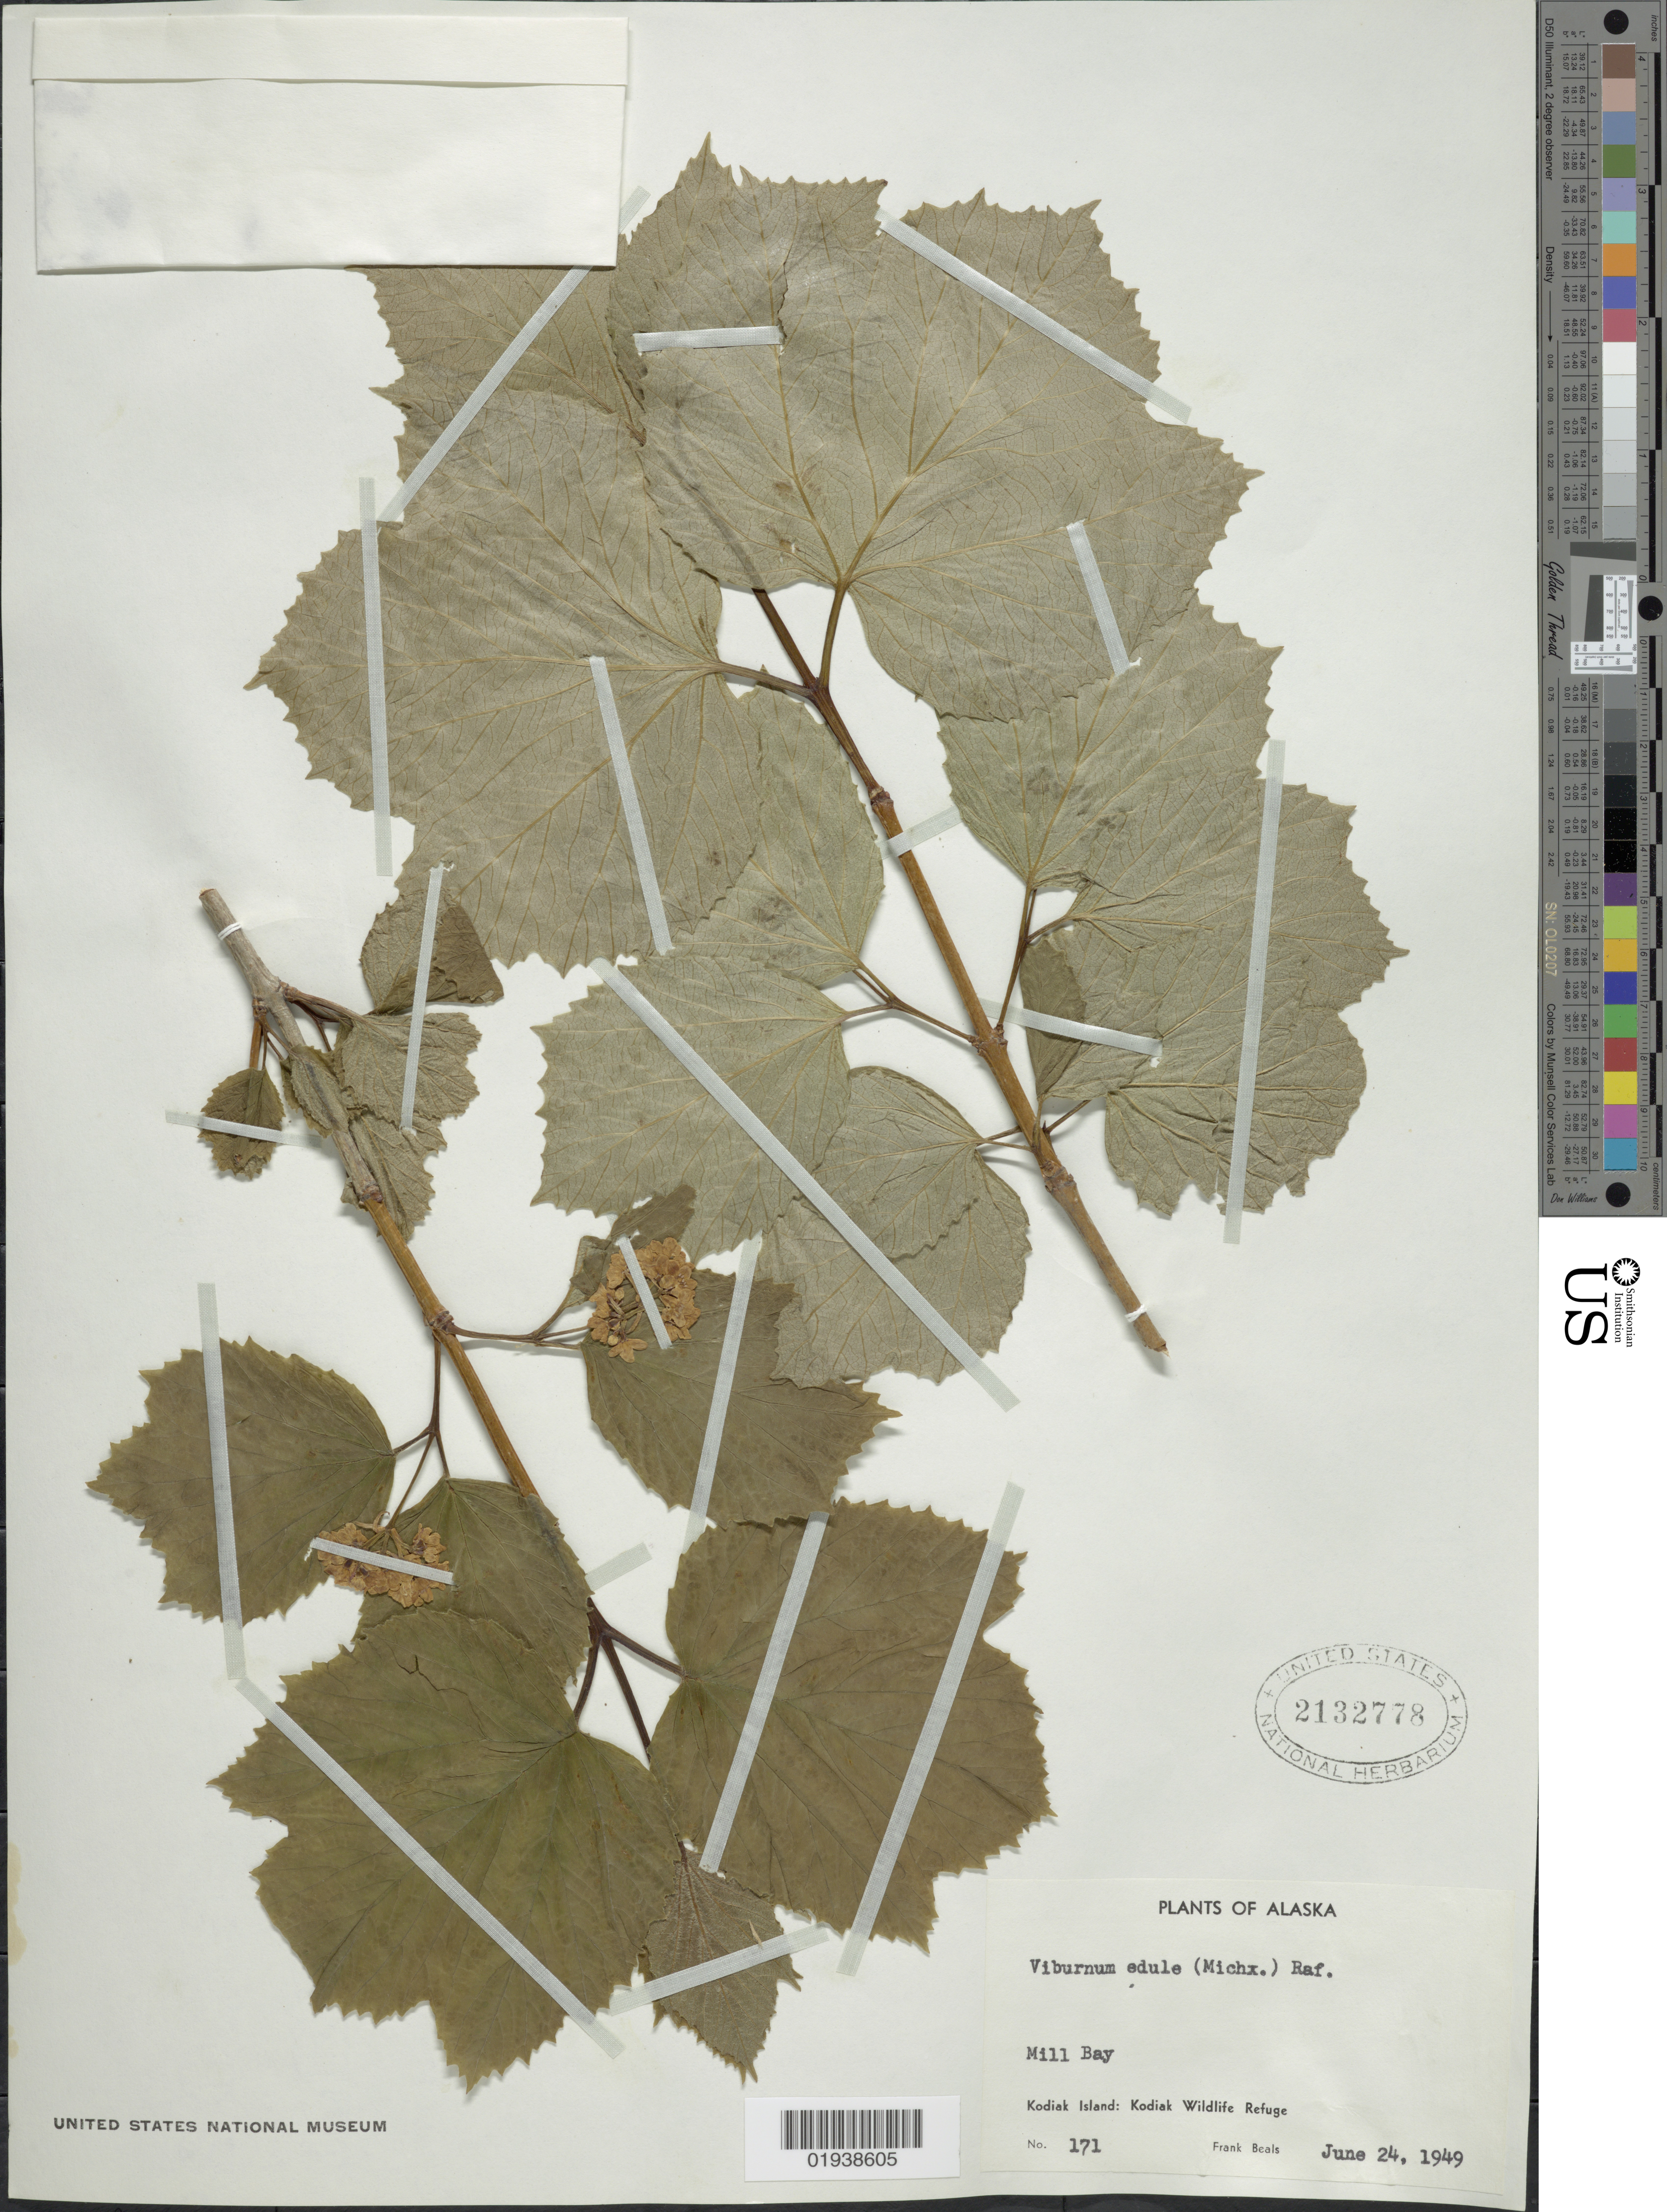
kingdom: Plantae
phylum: Tracheophyta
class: Magnoliopsida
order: Dipsacales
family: Viburnaceae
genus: Viburnum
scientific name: Viburnum edule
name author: (Michx.) Raf.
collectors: F. Beals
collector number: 171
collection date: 1949-06-24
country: United States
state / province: Alaska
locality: Mill Bay, Kodiak Island: Kodiak Wildlife Refuge.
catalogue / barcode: US 2132778